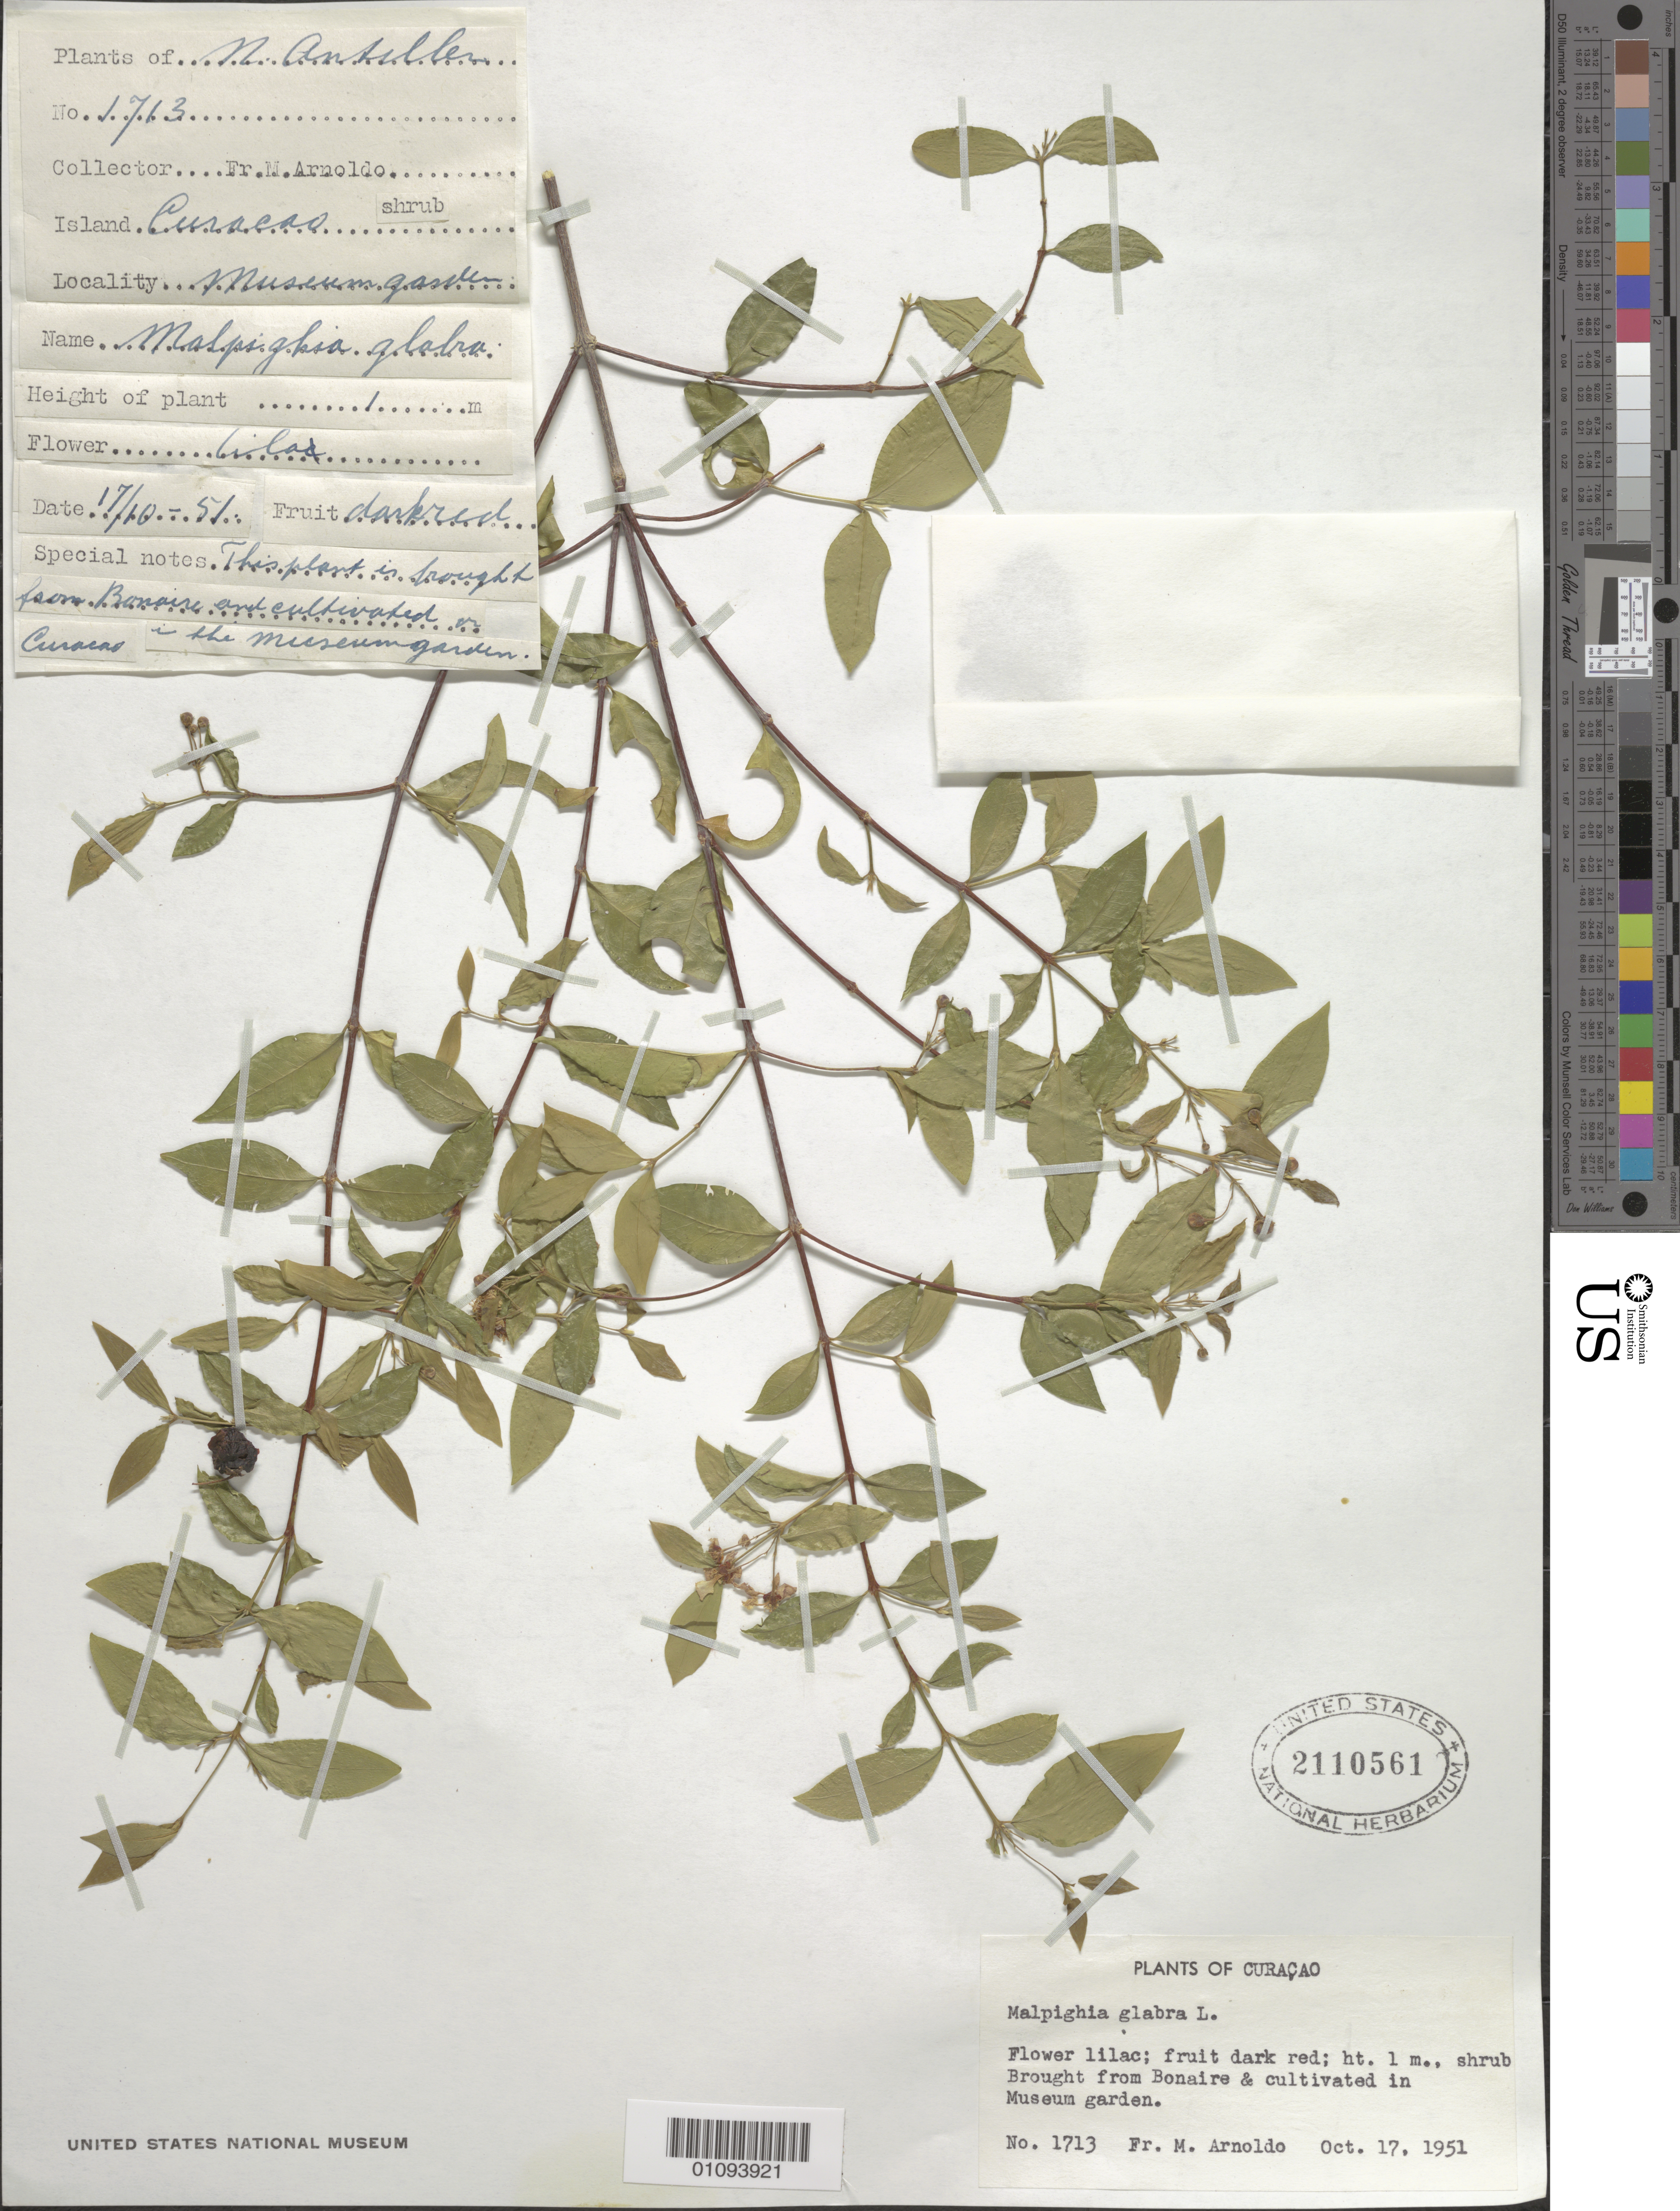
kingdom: Plantae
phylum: Tracheophyta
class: Magnoliopsida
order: Malpighiales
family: Malpighiaceae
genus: Malpighia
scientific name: Malpighia glabra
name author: L.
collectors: N. Arnoldo-Broeders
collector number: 1713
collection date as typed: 17 Oct 1951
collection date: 1951-10-17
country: Curaçao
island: Curaçao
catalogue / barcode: US 2110561